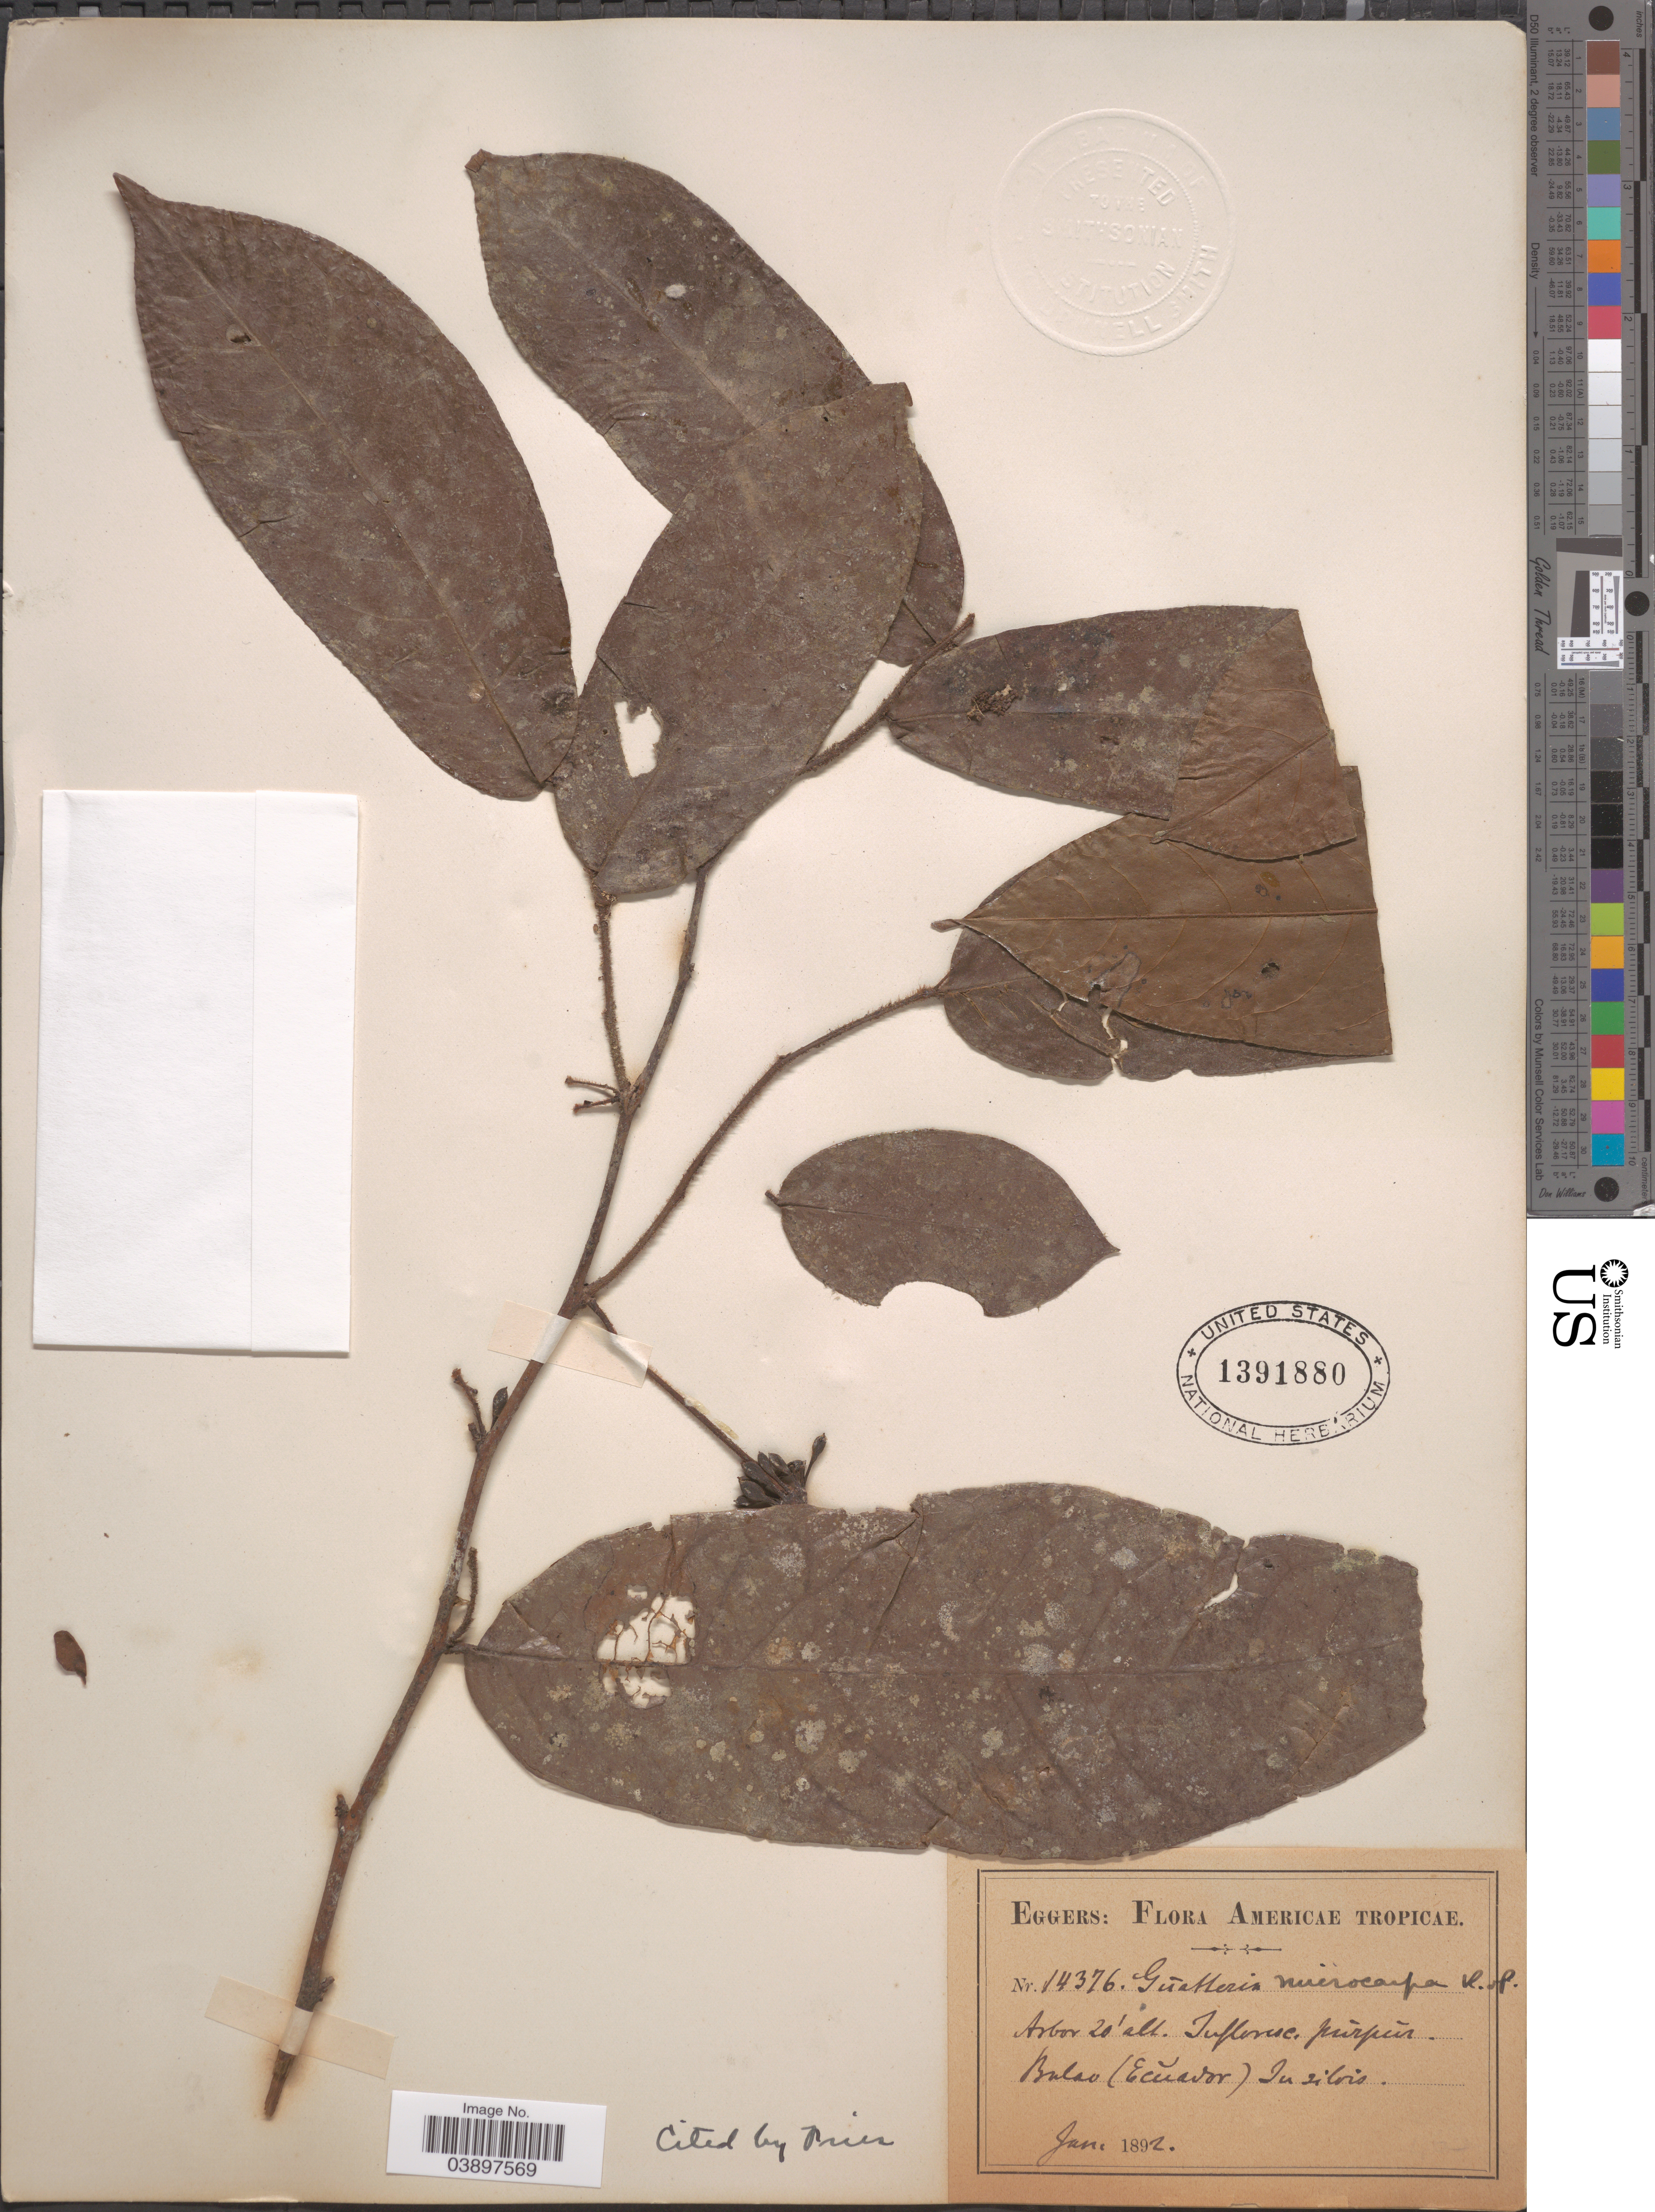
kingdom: Plantae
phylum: Tracheophyta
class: Magnoliopsida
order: Magnoliales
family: Annonaceae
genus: Guatteria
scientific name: Guatteria microcarpa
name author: Ruiz & Pav. ex E.A. López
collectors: -. Eggers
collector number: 14376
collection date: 1892-01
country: Ecuador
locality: Americae Tropicae. Balao.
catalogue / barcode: US 1391880